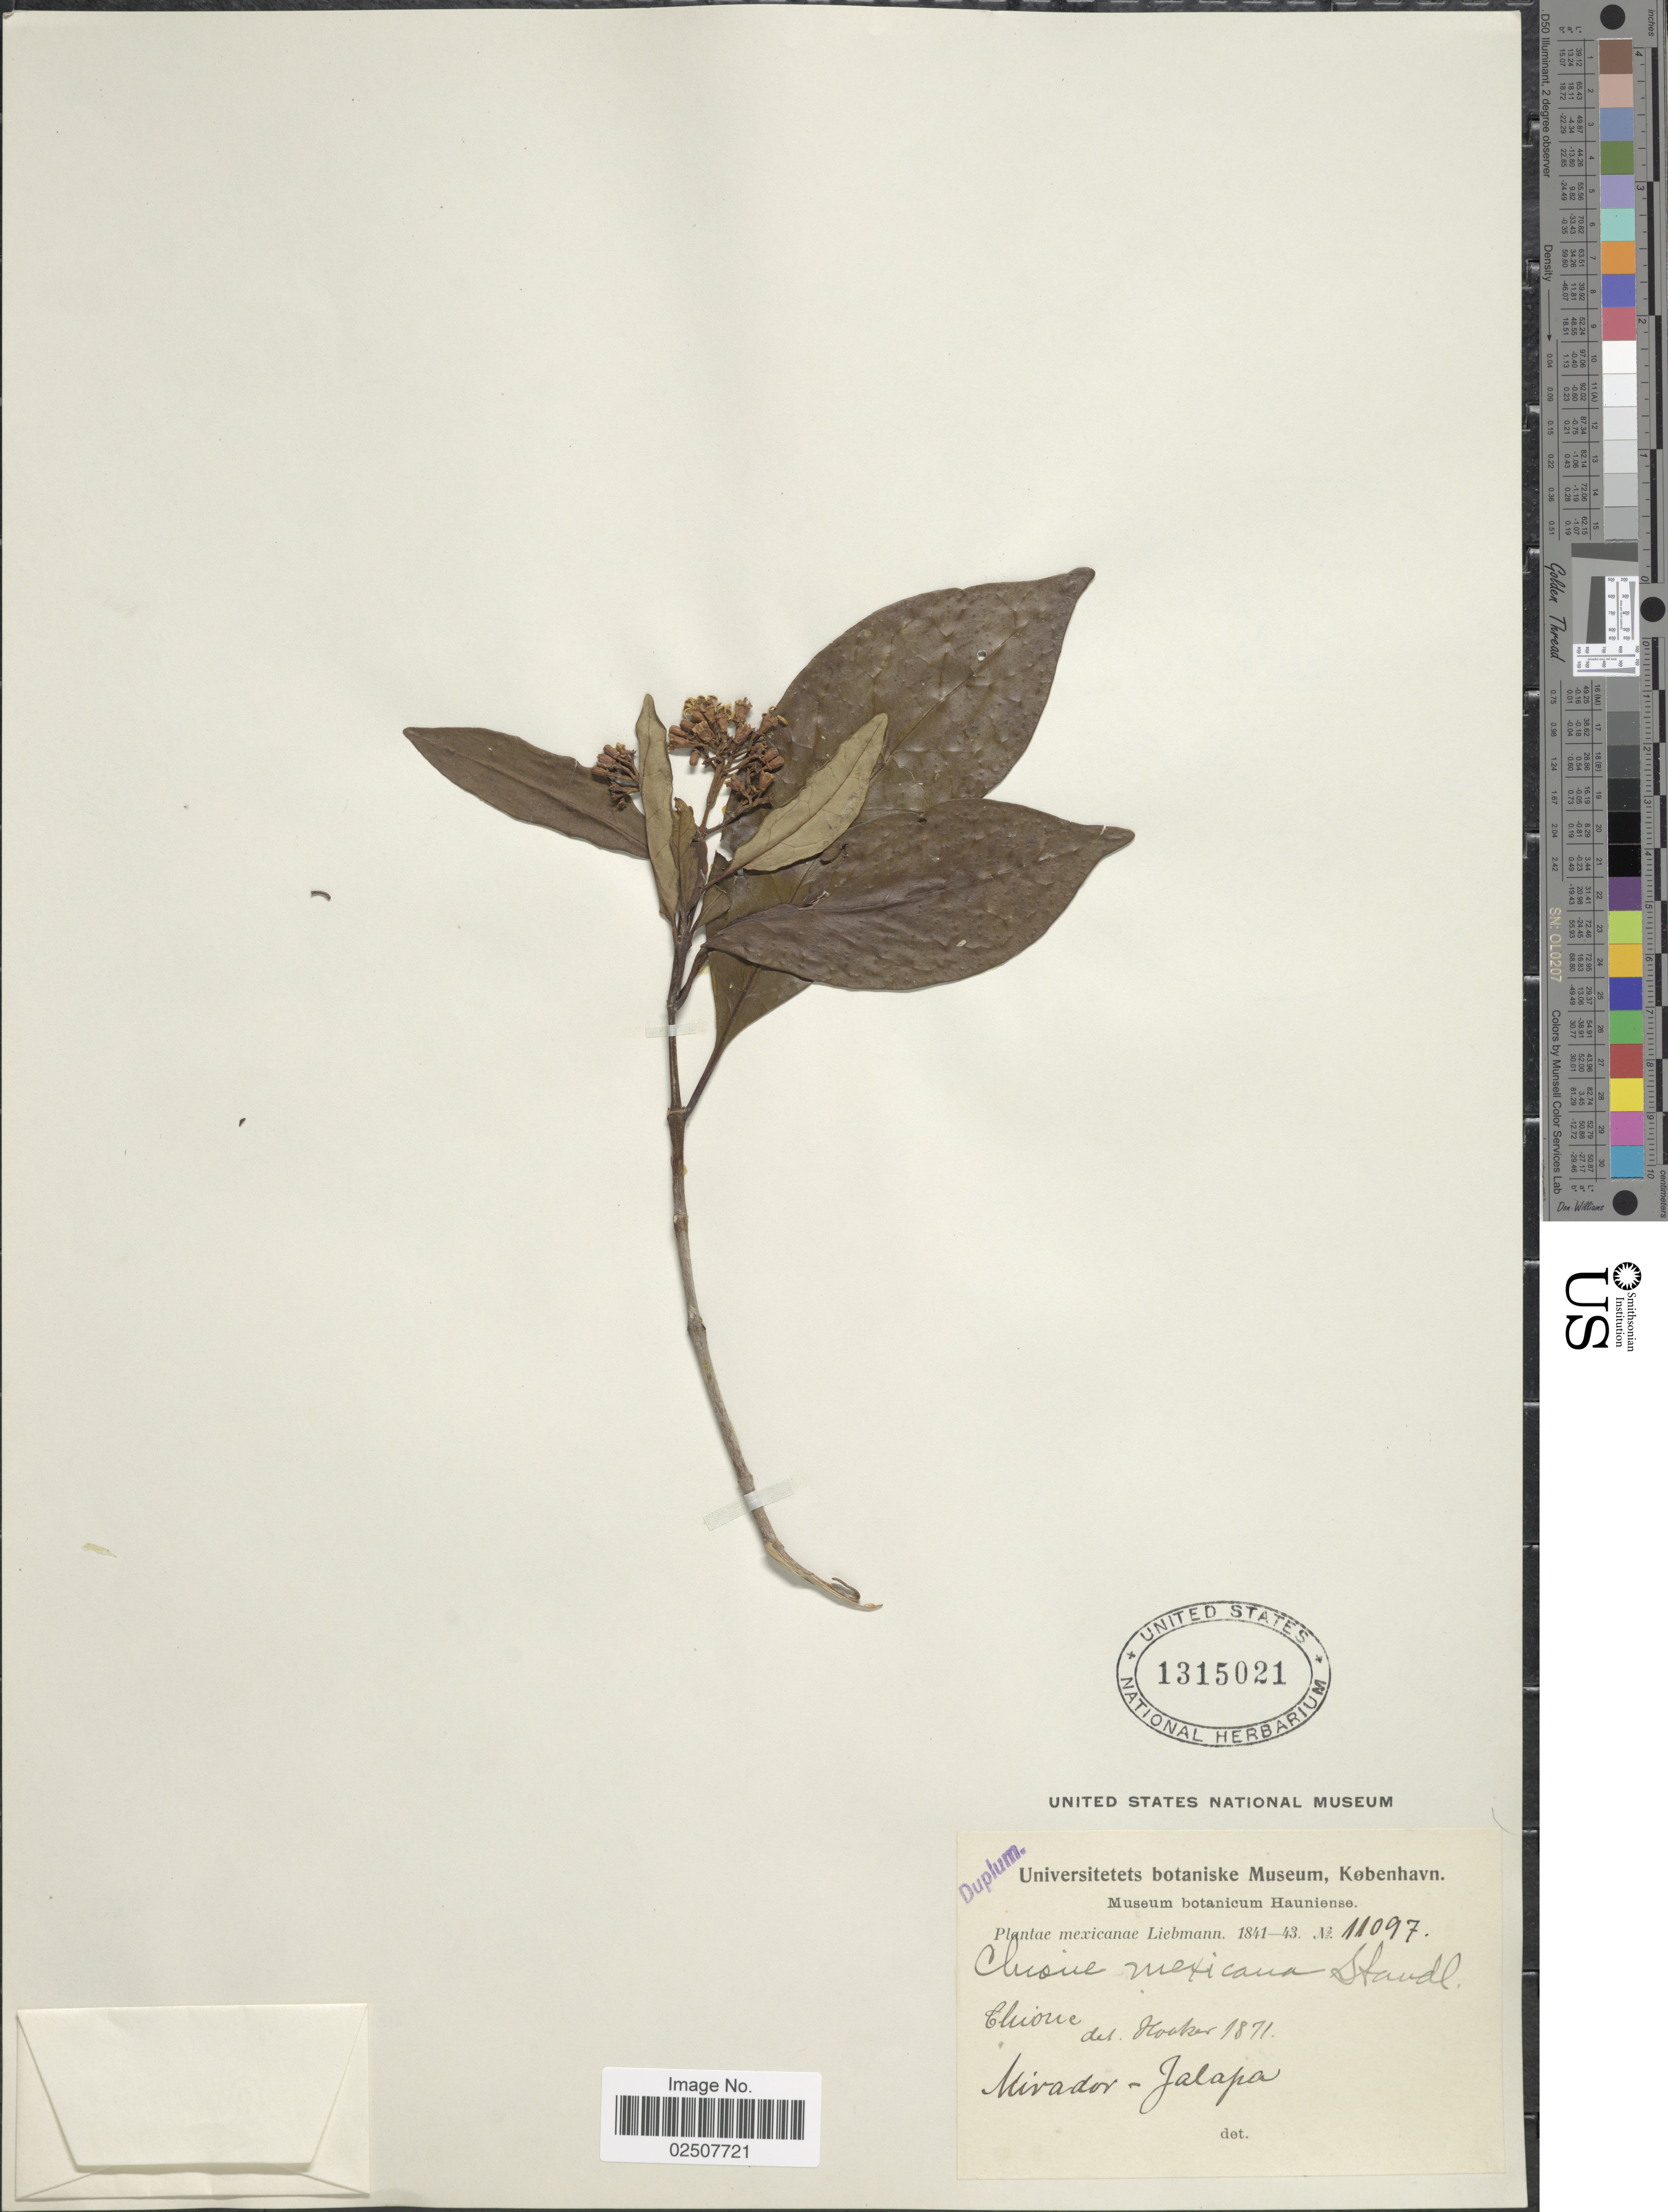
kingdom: Plantae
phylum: Tracheophyta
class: Magnoliopsida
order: Gentianales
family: Rubiaceae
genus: Chione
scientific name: Chione venosa var. mexicana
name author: (Sw.) Urb.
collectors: Liebmann, --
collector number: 11097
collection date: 1841/1843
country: Mexico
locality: Mirador - Jalapa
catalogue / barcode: US 1315021